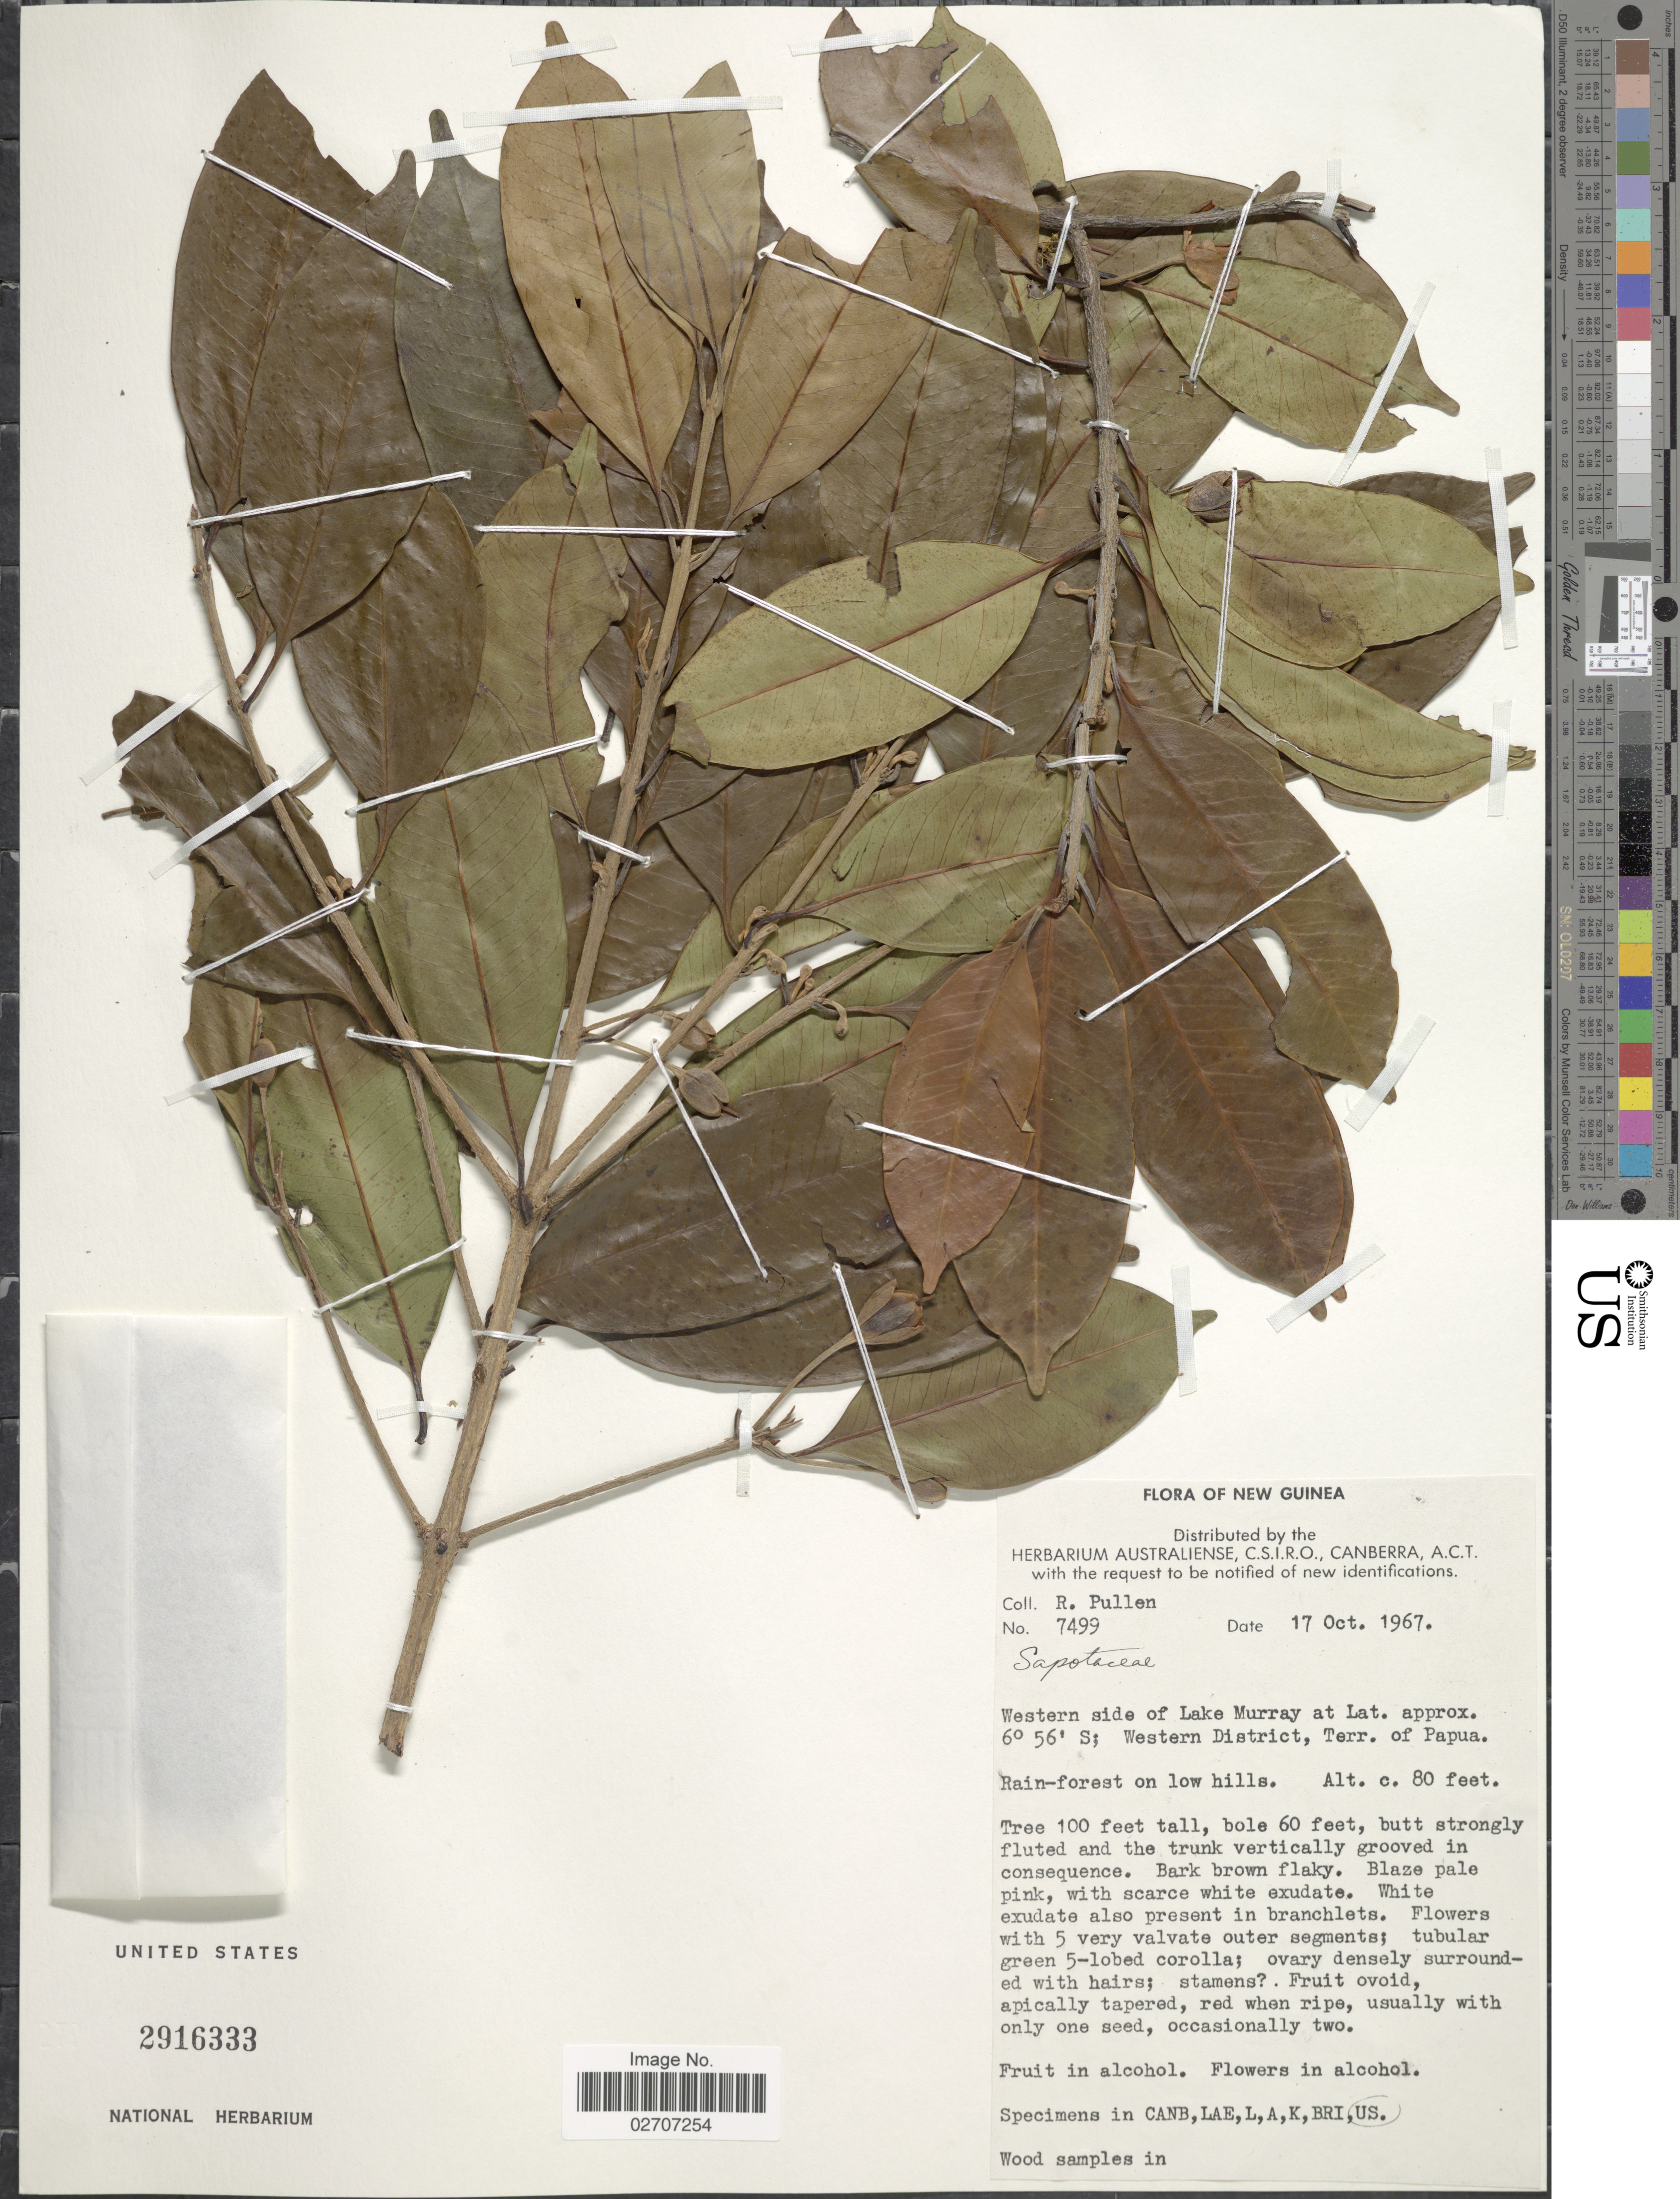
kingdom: Plantae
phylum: Tracheophyta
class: Magnoliopsida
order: Ericales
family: Sapotaceae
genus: Sahulia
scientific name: Sahulia suboppositifolia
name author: (H.J. Lam) Swenson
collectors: R. Pullen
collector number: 7499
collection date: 1967-10-17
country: Papua New Guinea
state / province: Manus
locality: New Guinea, Western side of Lake Murray, Western District , Terr. of Papua.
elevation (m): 24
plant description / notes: cited by Swenson & Kearey, Kew Bull. 75(2):-34: 3. 2020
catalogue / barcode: US 2916333